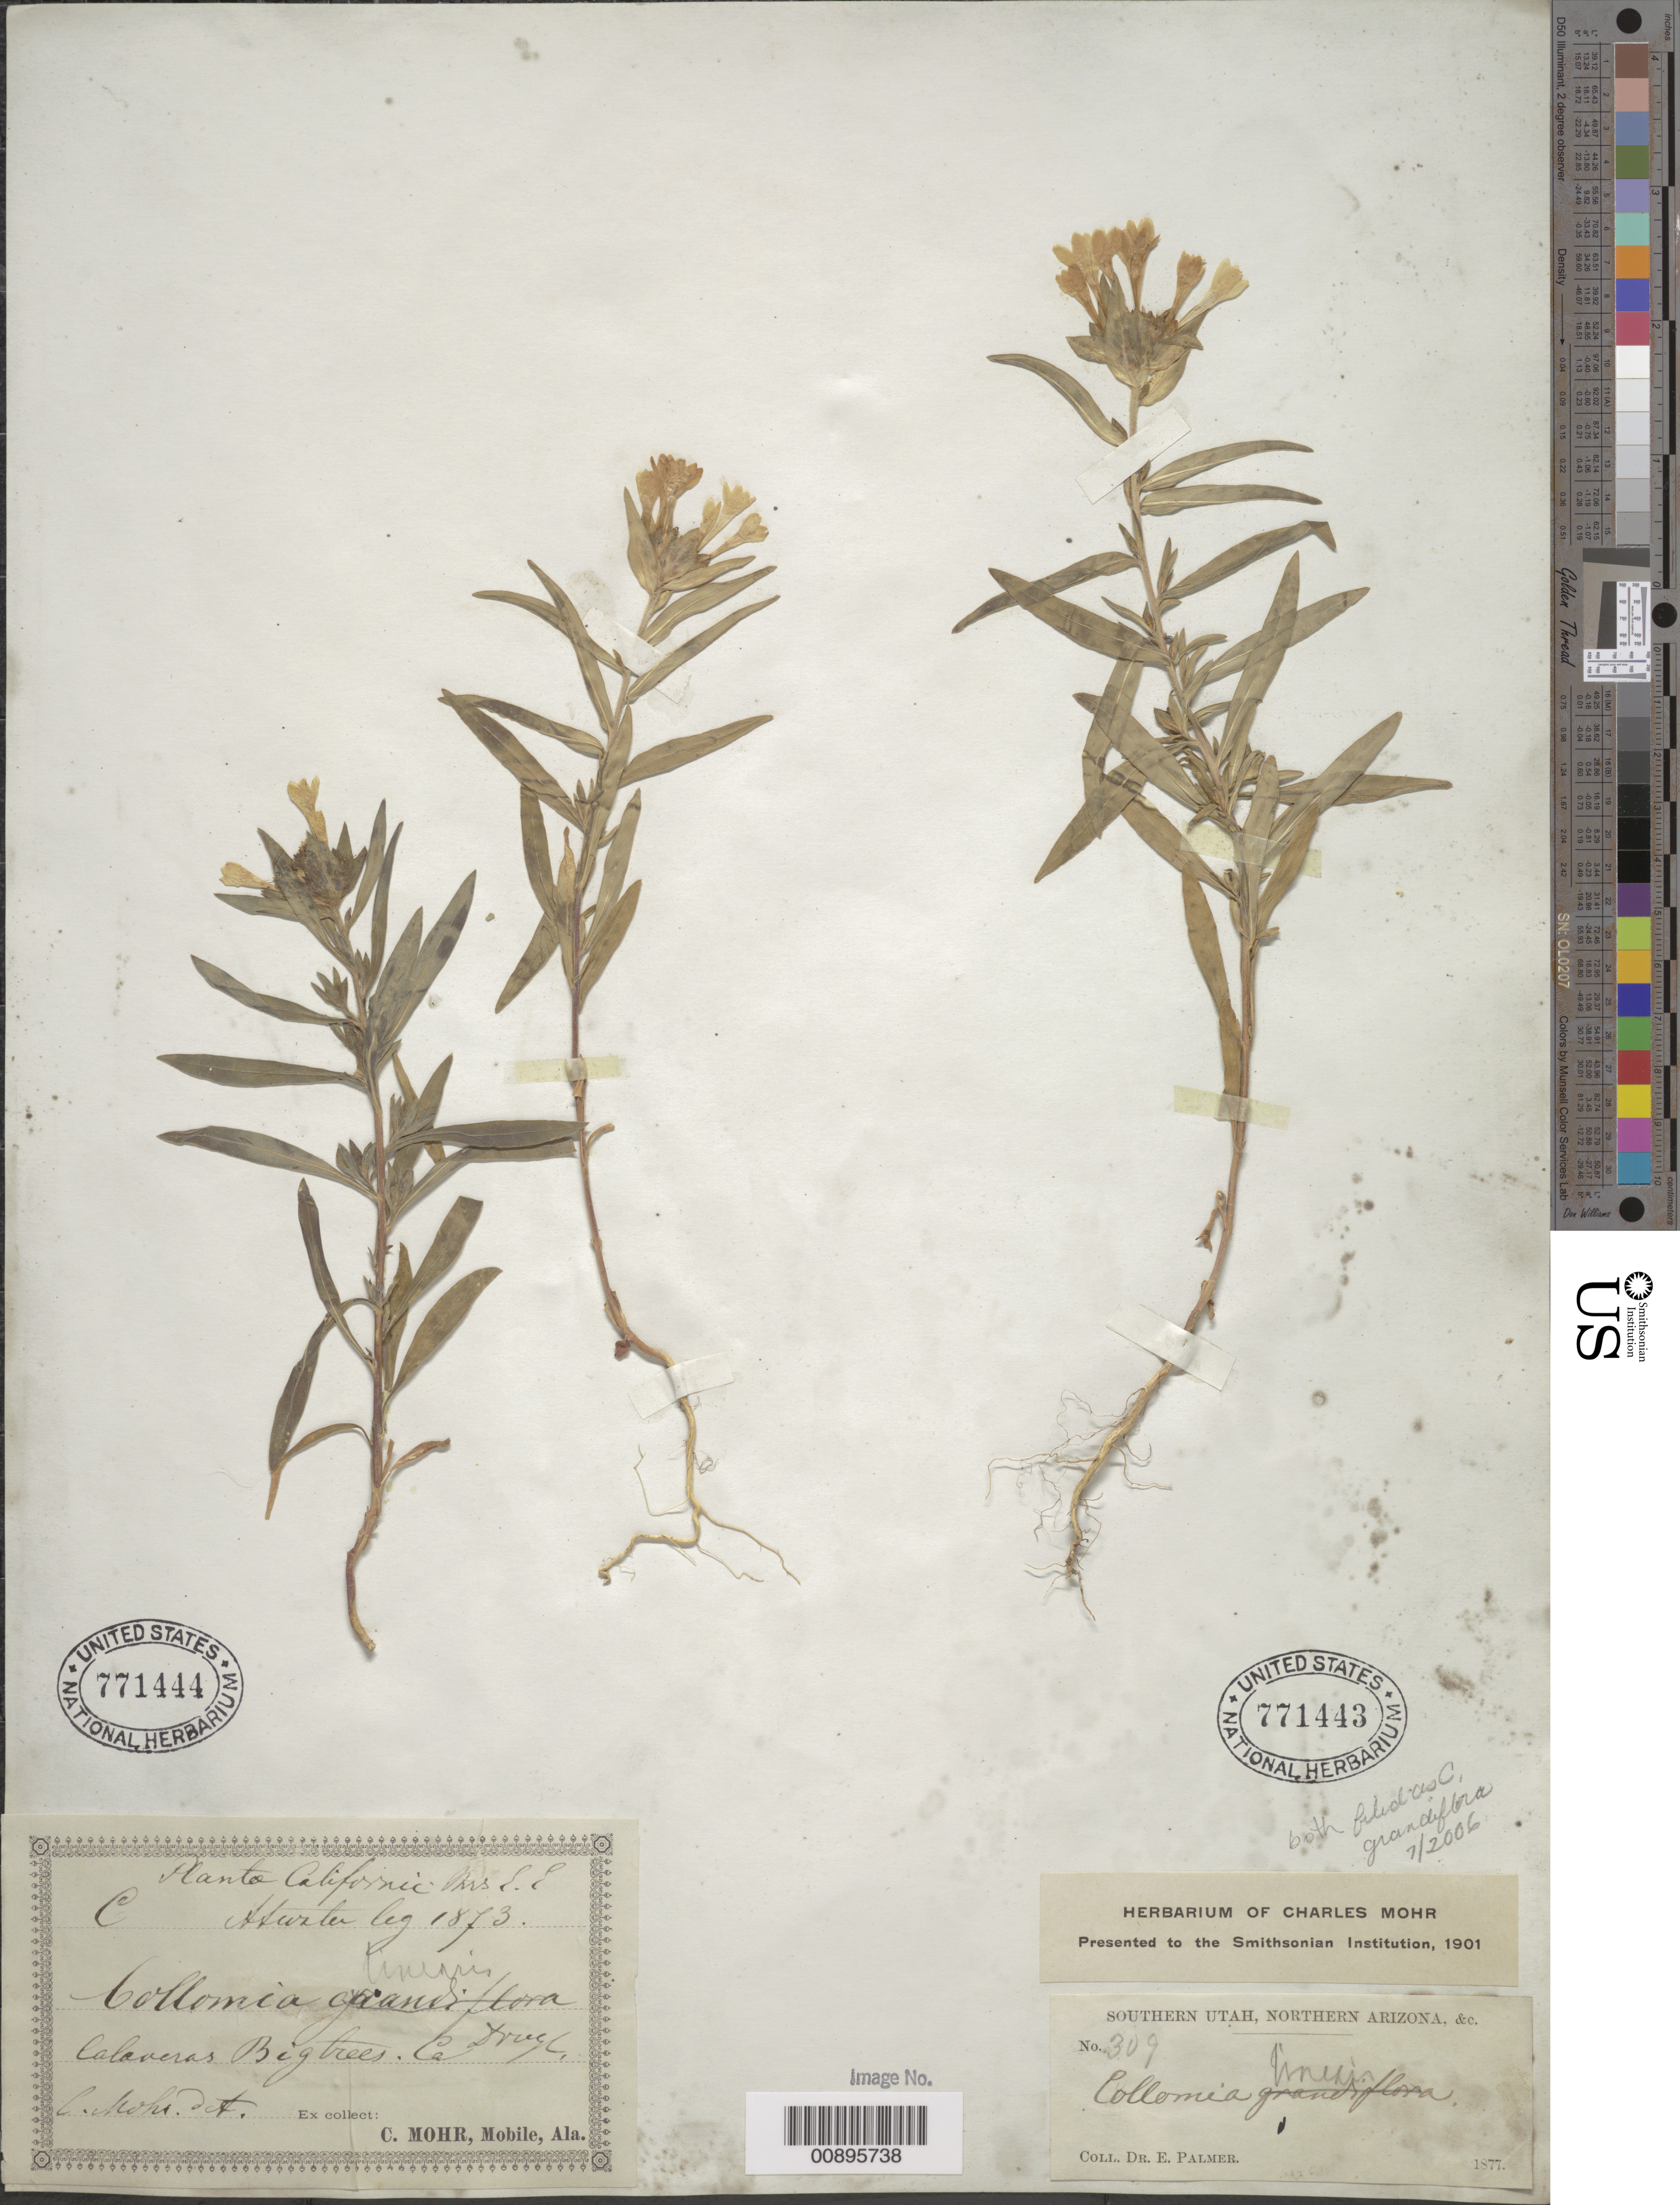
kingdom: Plantae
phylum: Tracheophyta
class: Magnoliopsida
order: Ericales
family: Polemoniaceae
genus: Collomia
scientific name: Collomia grandiflora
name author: Douglas ex Lindl.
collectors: E. Palmer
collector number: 309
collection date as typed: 1877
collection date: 1877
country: United States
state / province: Arizona / Utah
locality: Southern Utah, Northern Arizona, & c.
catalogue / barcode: US 771443-2